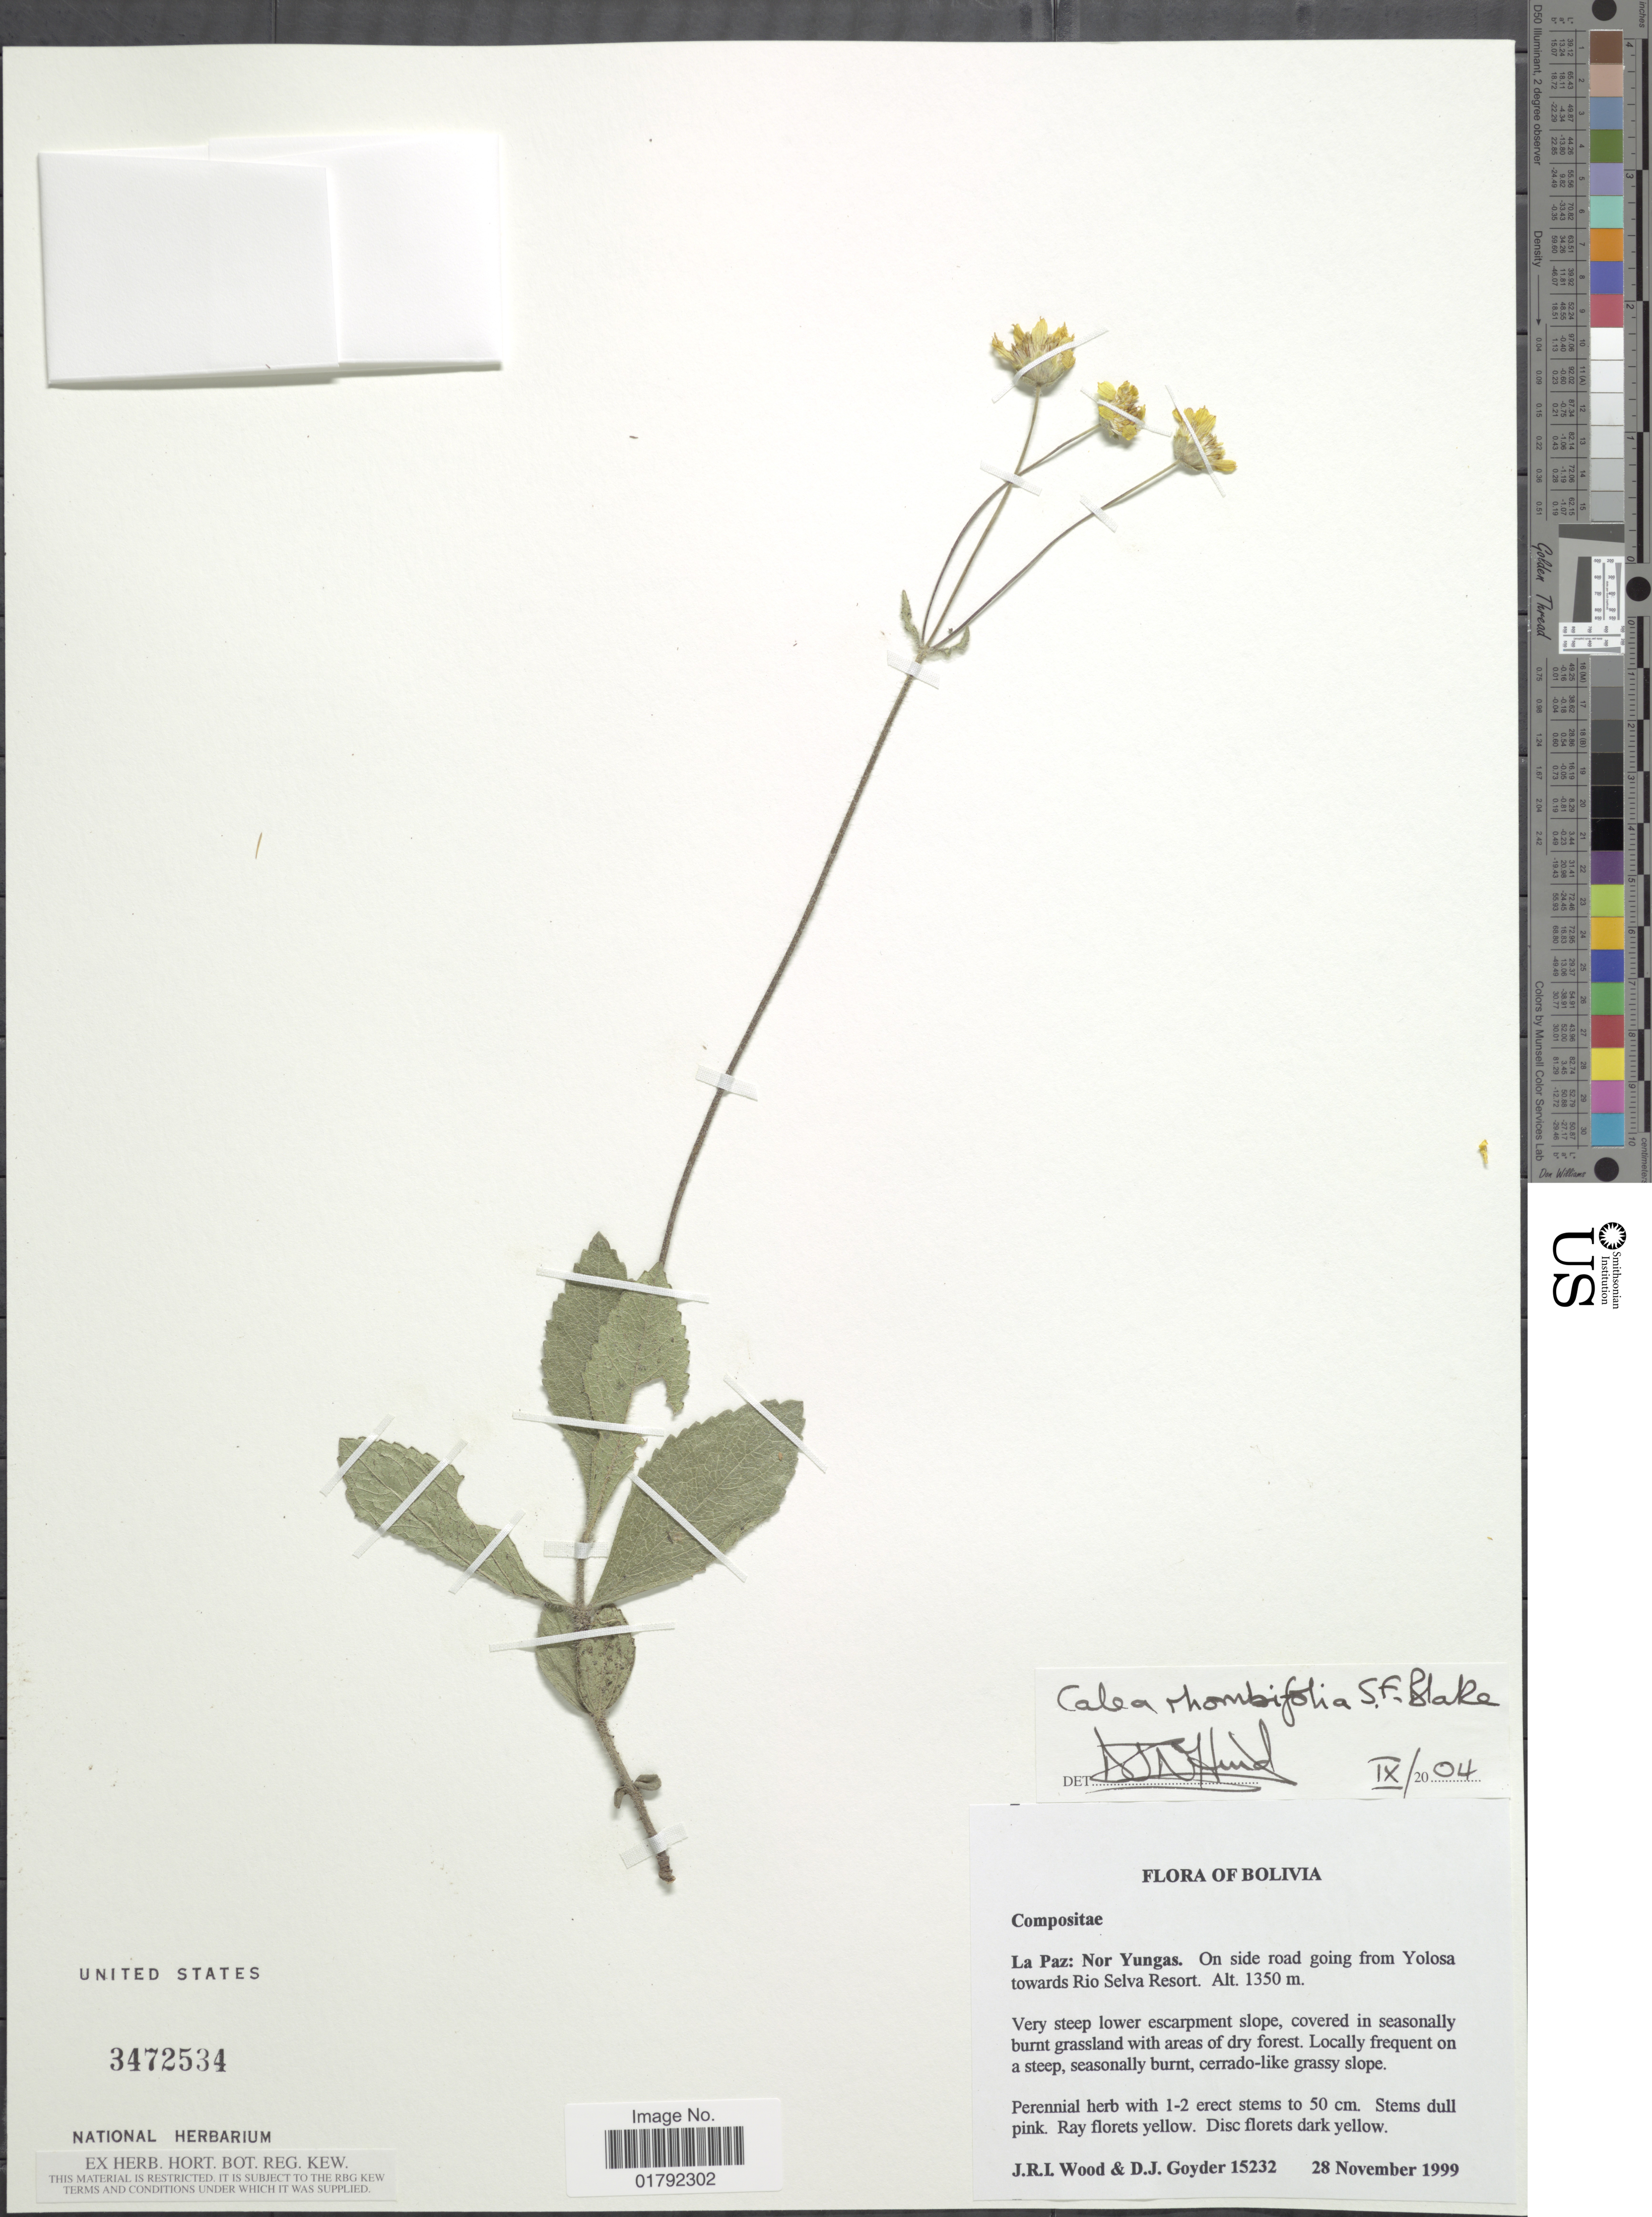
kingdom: Plantae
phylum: Tracheophyta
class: Magnoliopsida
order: Asterales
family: Asteraceae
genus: Calea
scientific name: Calea reticulata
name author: Gardner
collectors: J. R. I. Wood & D. Goyder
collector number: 15232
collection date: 1999-11-28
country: Bolivia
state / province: La Paz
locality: Nor Yungas, on side road going from Yolosa towards Rio Selva Resort, very steep lower escarpment slope.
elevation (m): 1350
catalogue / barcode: US 3472534